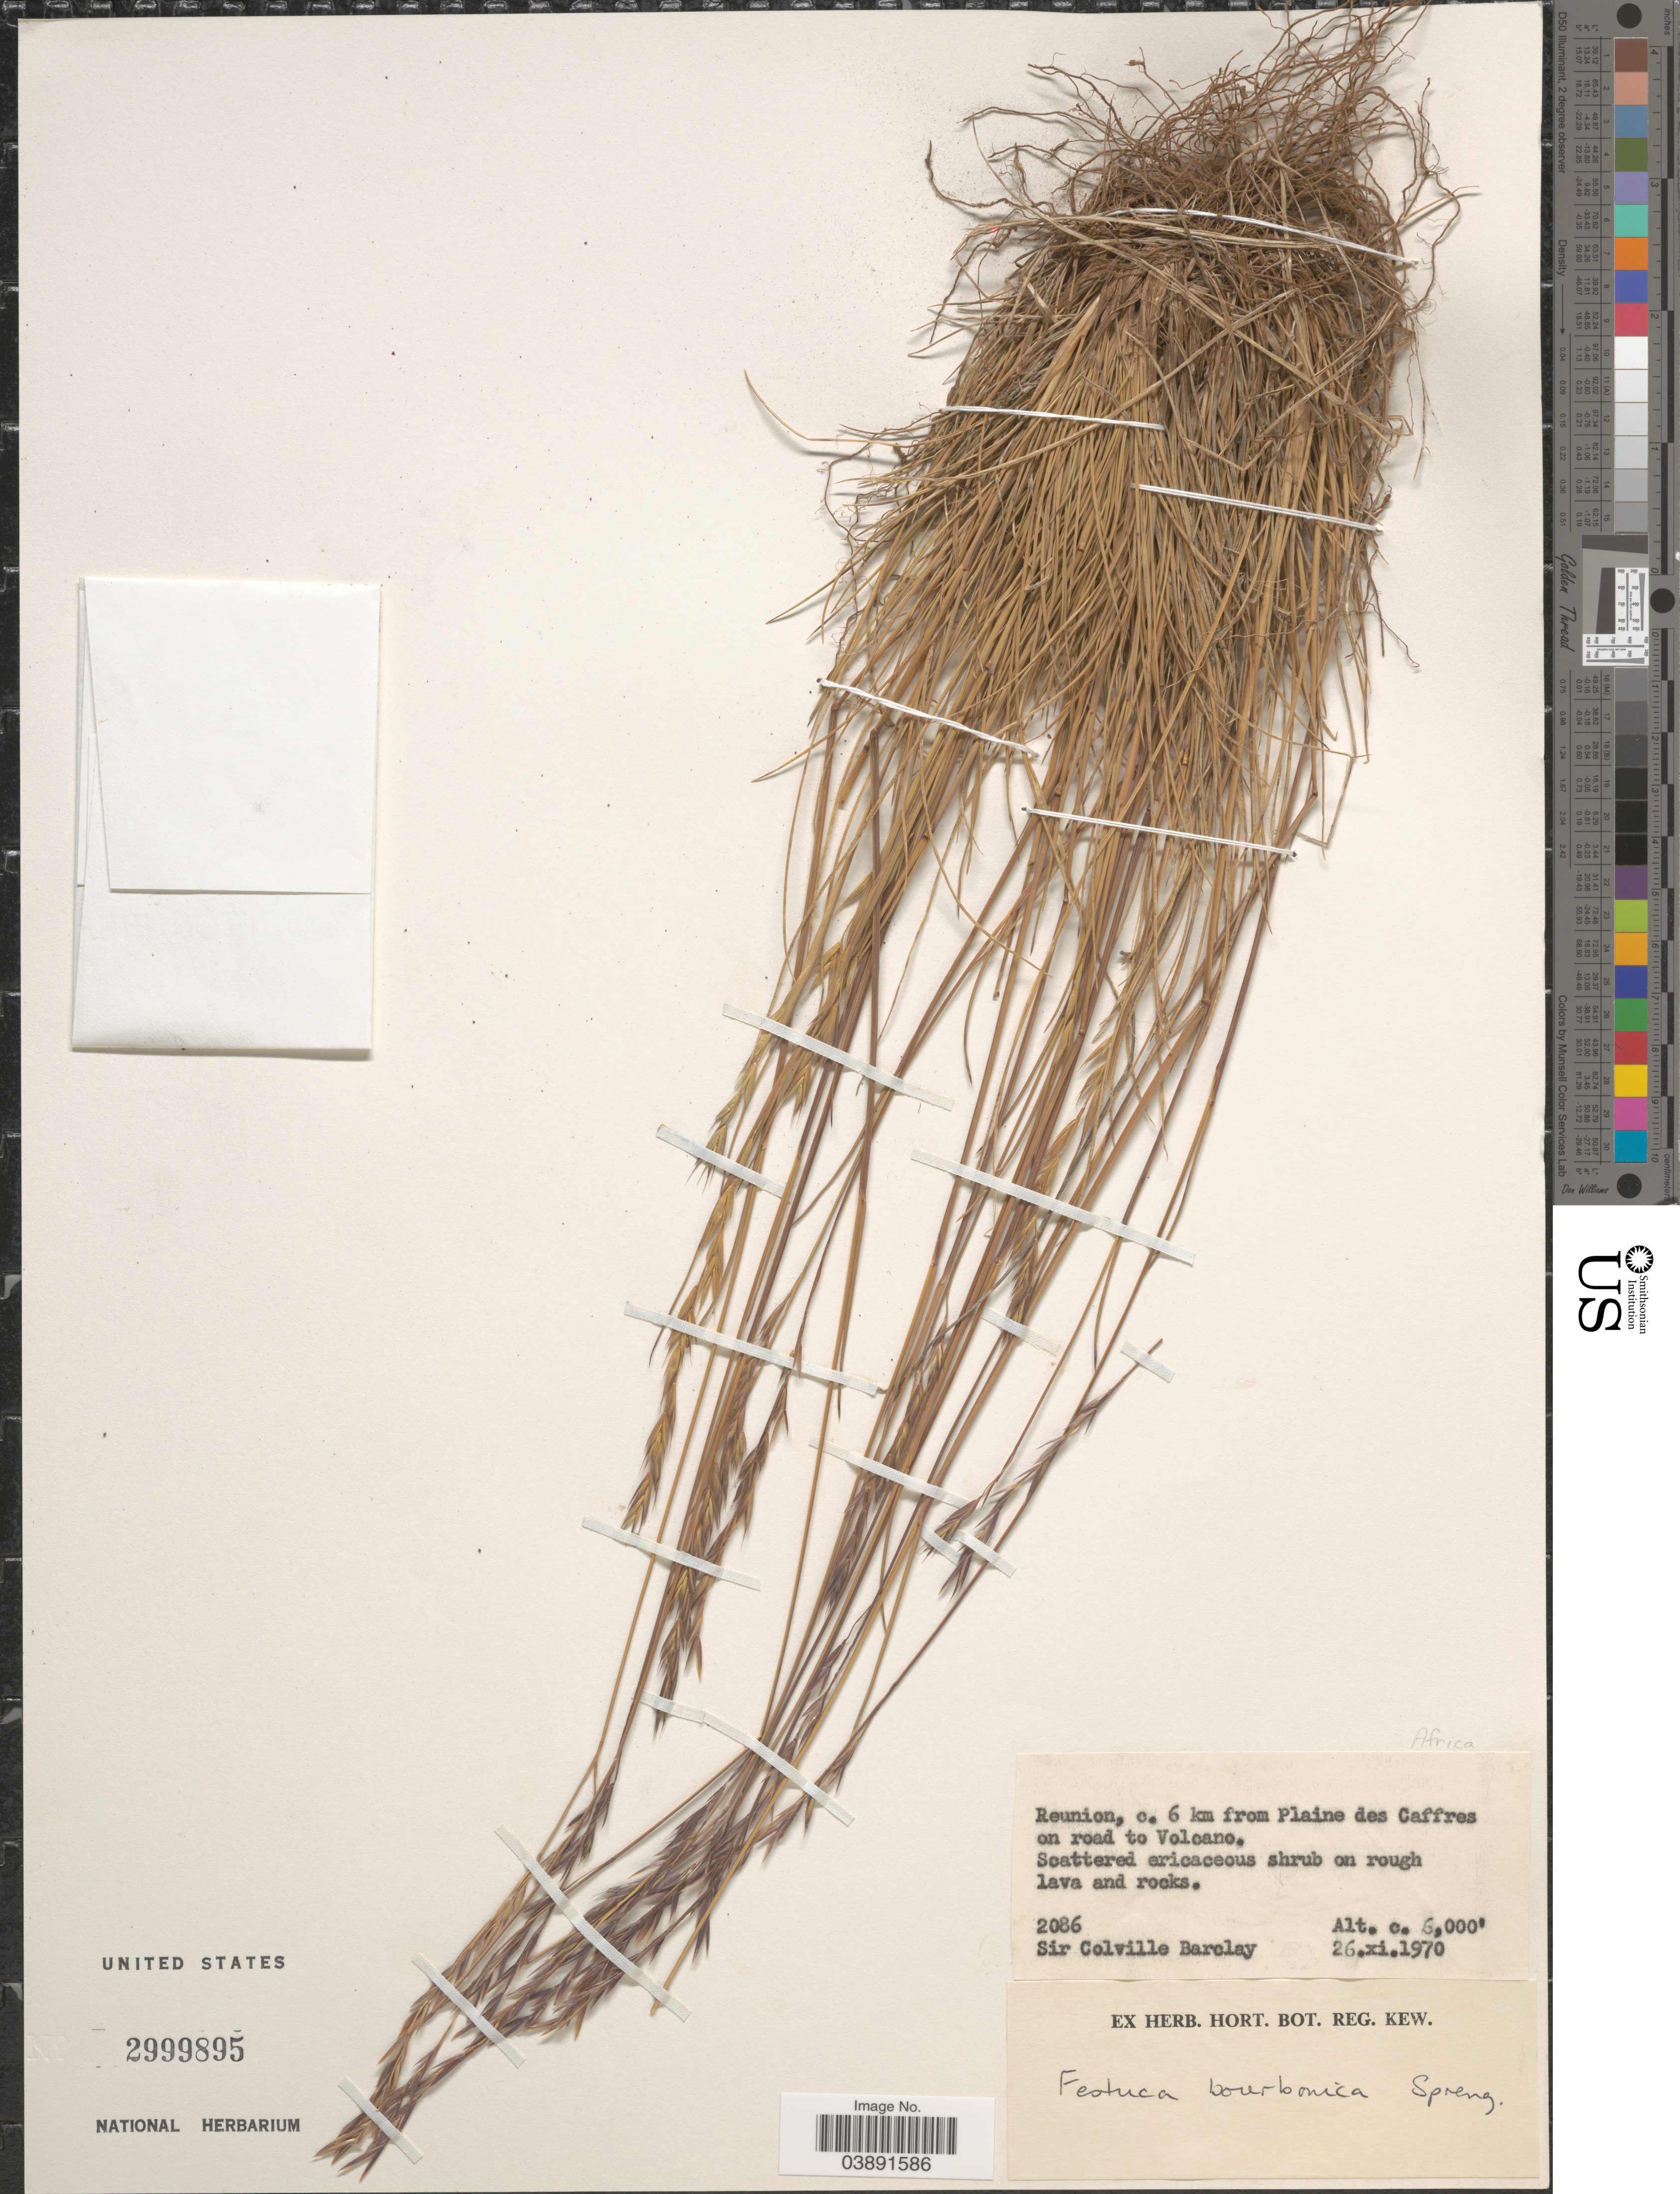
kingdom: Plantae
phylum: Tracheophyta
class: Liliopsida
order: Poales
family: Poaceae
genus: Festuca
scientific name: Festuca borbonica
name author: Spreng.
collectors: C. Barclay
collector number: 2086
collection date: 1970-11-26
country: Reunion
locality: C. 6 km from Plaine des Caffres on road to Volcano.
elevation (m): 1829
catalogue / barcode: US 2999895